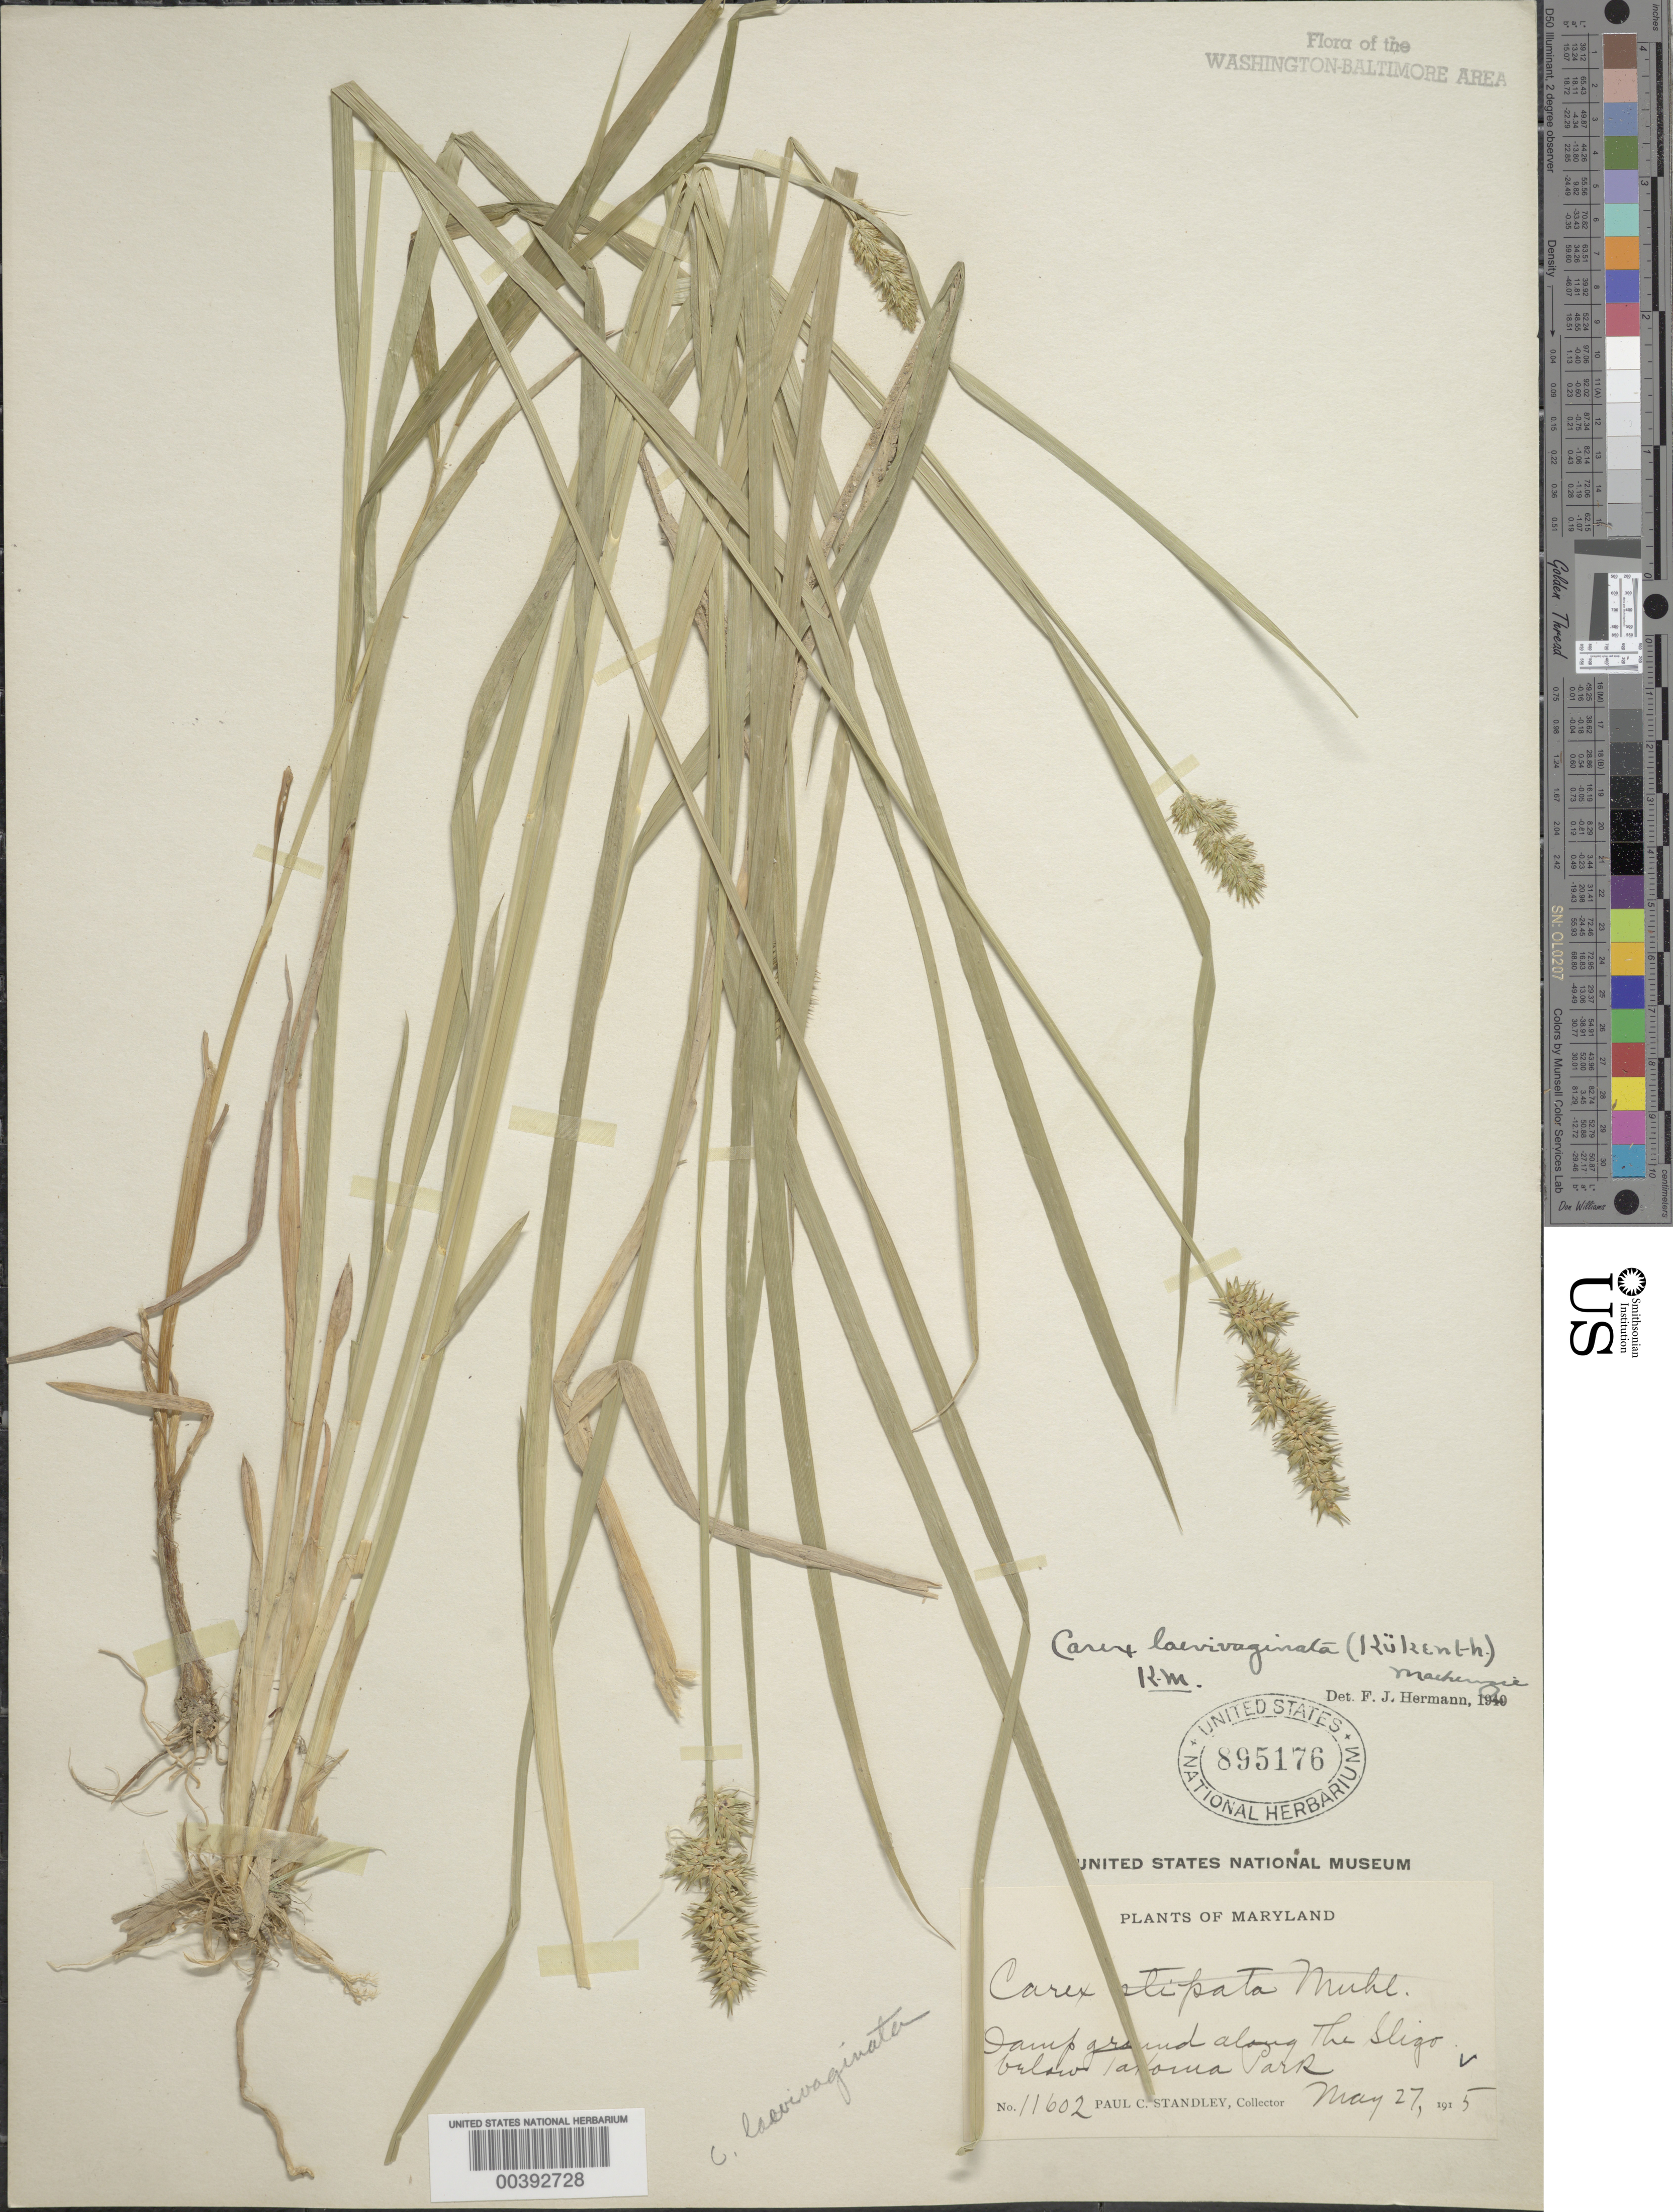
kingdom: Plantae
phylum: Tracheophyta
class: Liliopsida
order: Poales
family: Cyperaceae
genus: Carex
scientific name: Carex laevivaginata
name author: (Kük.) Mack.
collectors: P. C. Standley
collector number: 11602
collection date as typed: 27 May 1915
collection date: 1915-05-27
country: United States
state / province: Maryland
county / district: Montgomery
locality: The Sligo, below Takoma Park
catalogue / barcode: US 895176